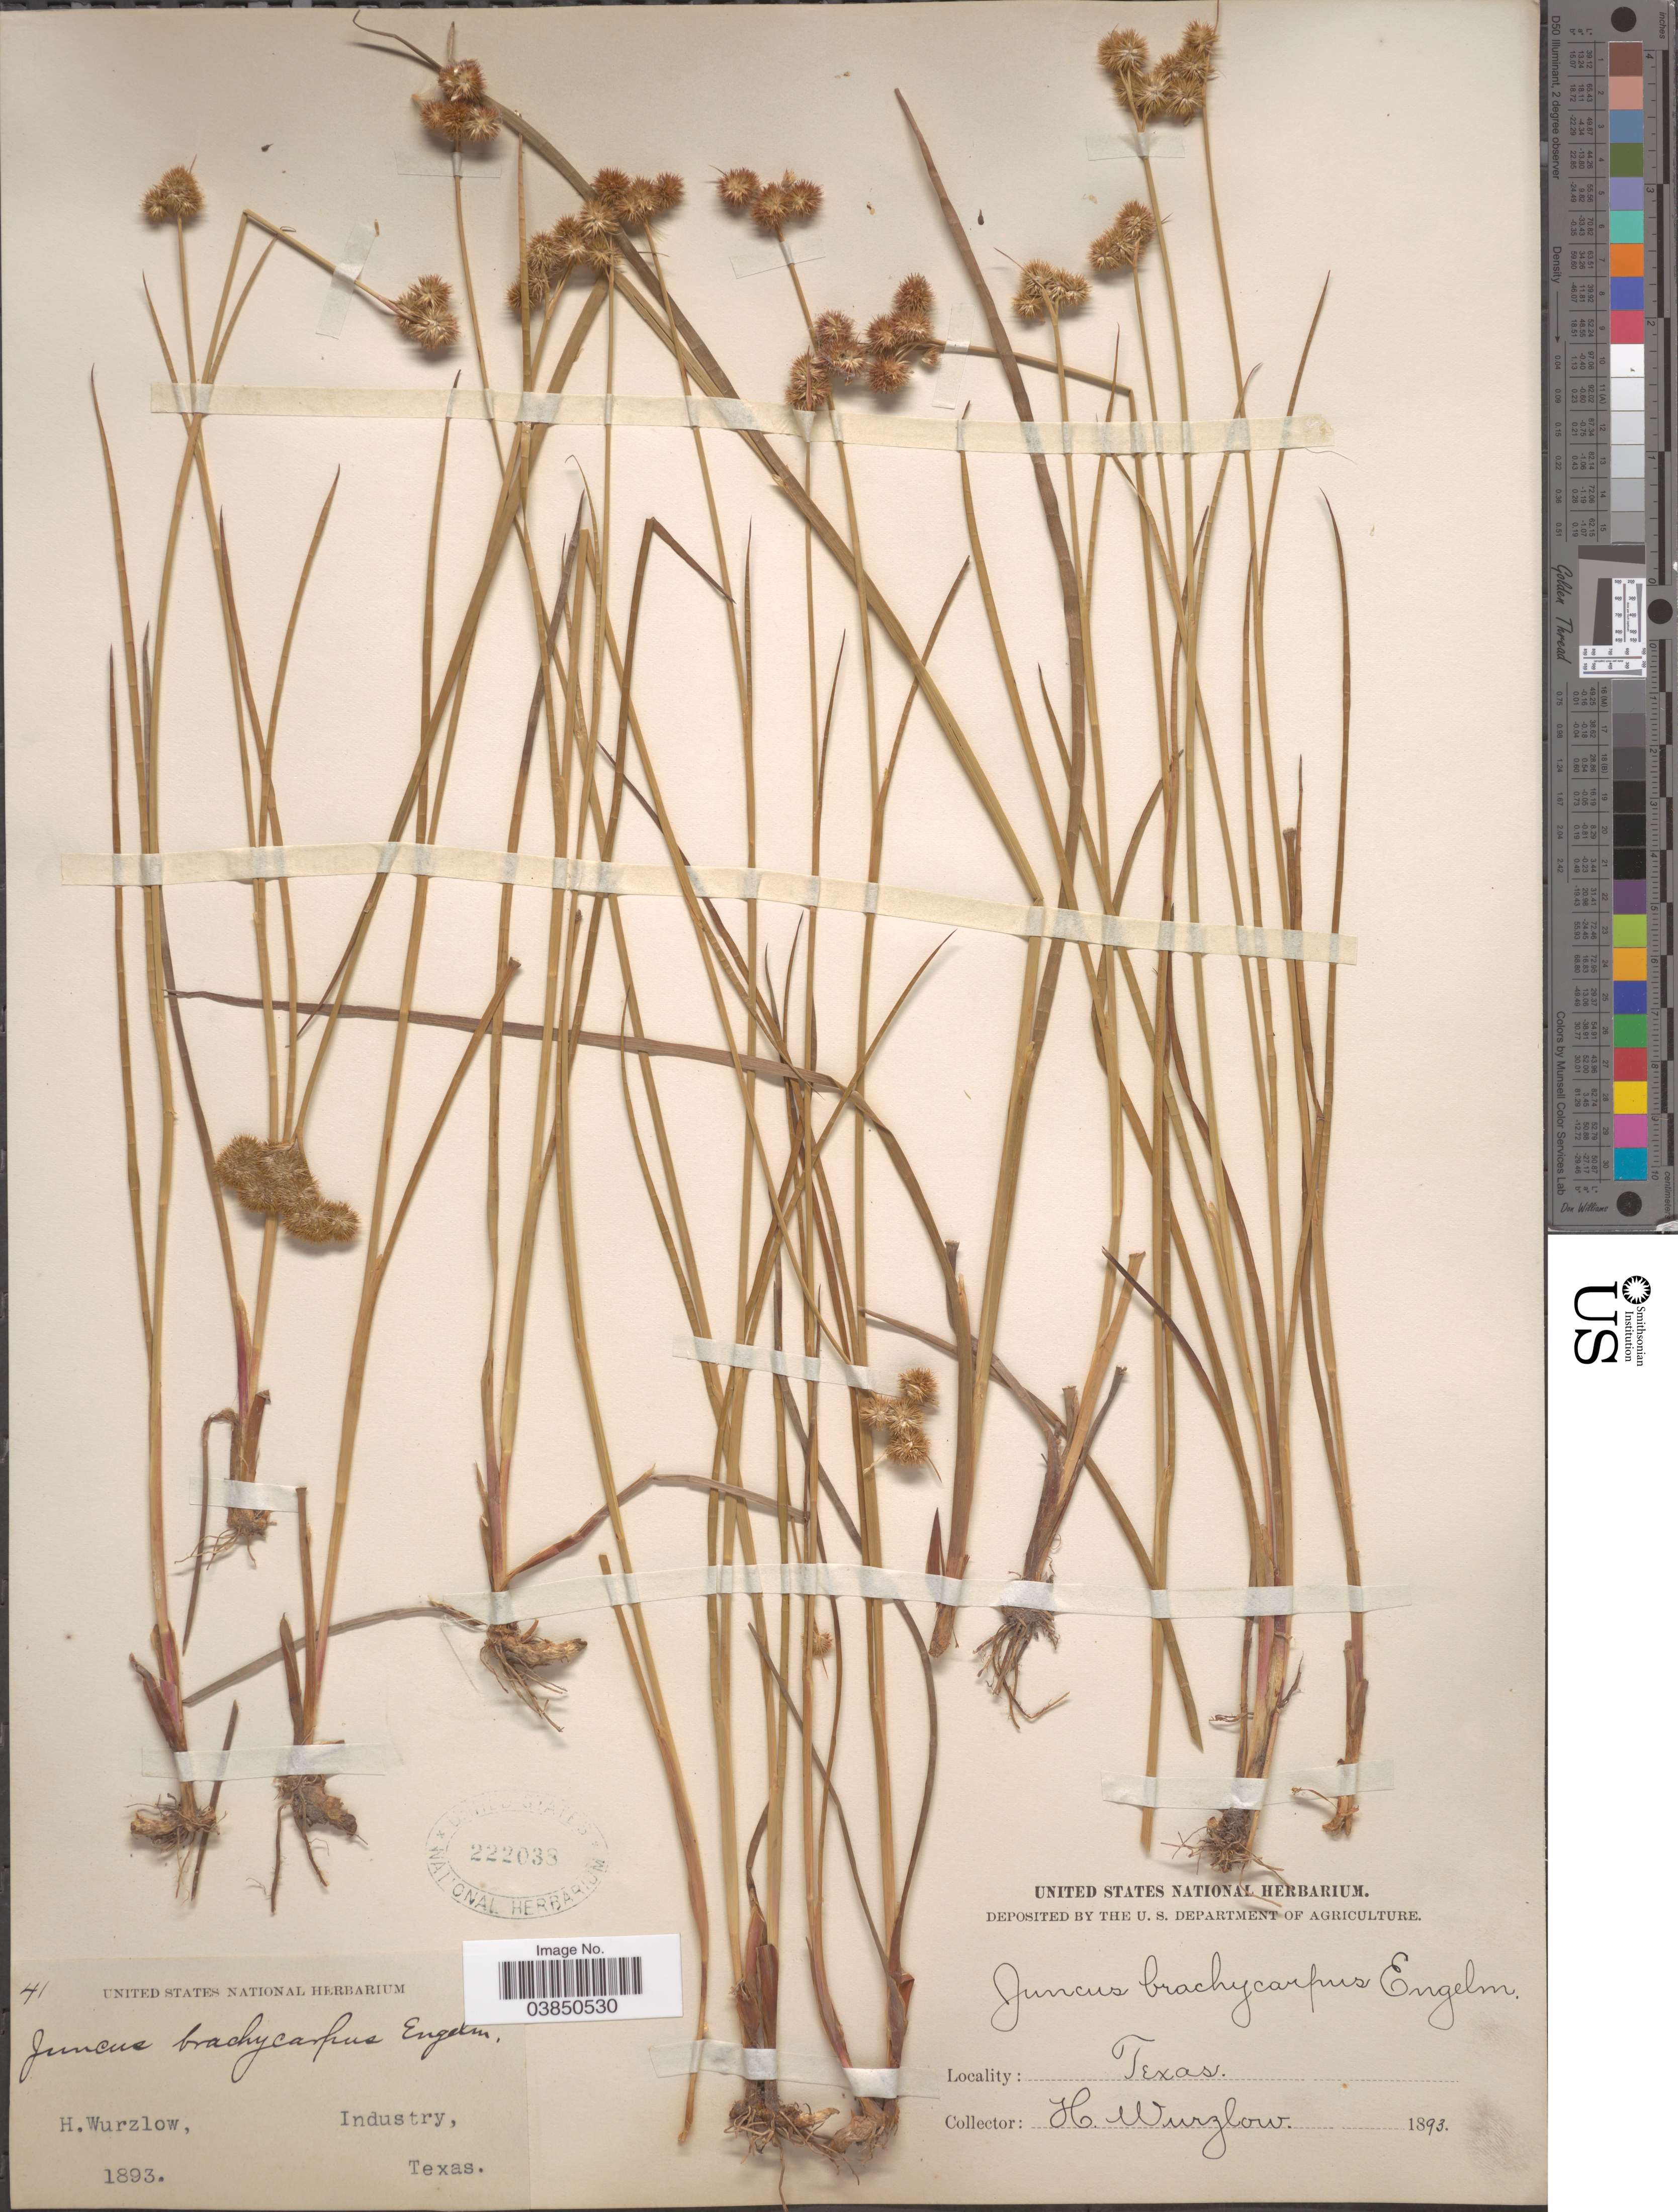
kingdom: Plantae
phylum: Tracheophyta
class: Liliopsida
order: Poales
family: Juncaceae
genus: Juncus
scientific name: Juncus brachycarpus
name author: Engelm.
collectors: H. Wurzlow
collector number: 41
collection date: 1893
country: United States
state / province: Texas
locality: Industry.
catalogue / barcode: US 222038